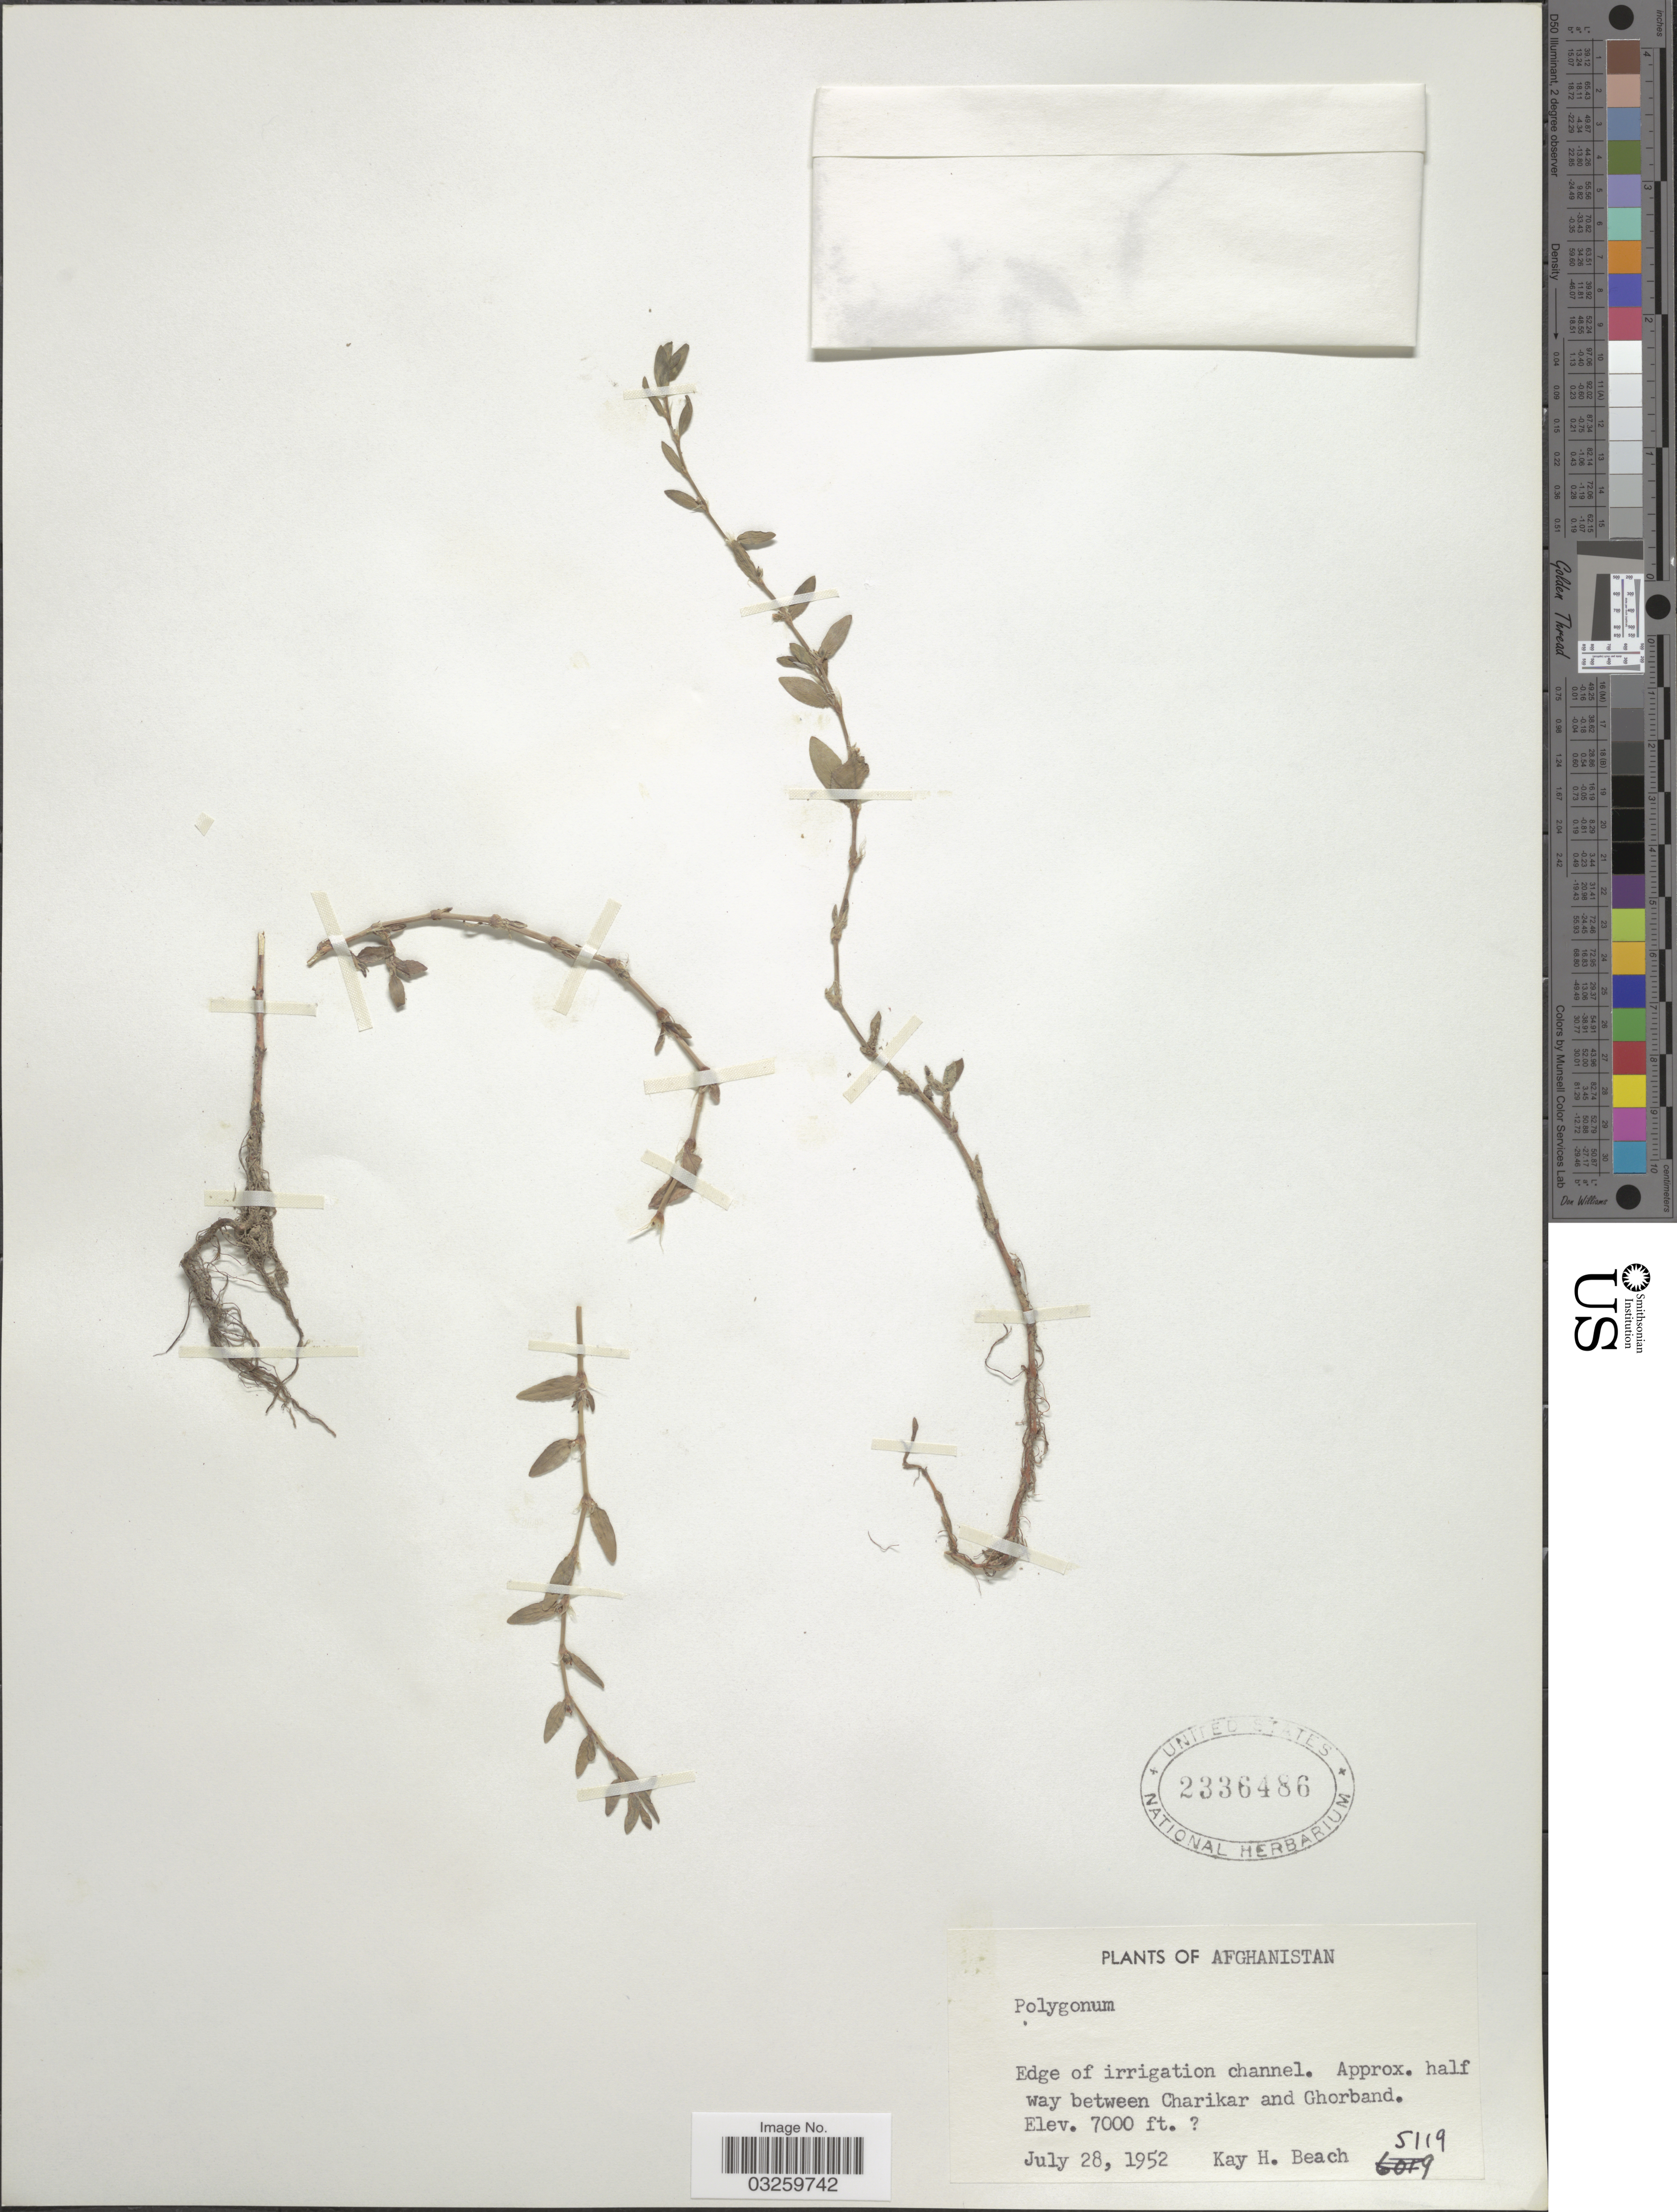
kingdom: Plantae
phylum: Tracheophyta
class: Magnoliopsida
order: Caryophyllales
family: Polygonaceae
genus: Polygonum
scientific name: Polygonum sp.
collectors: K. H. Beach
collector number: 5119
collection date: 1952-07-28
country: Afghanistan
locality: Approx. half way between Charikar and Ghorband.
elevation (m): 2134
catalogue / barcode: US 2336486